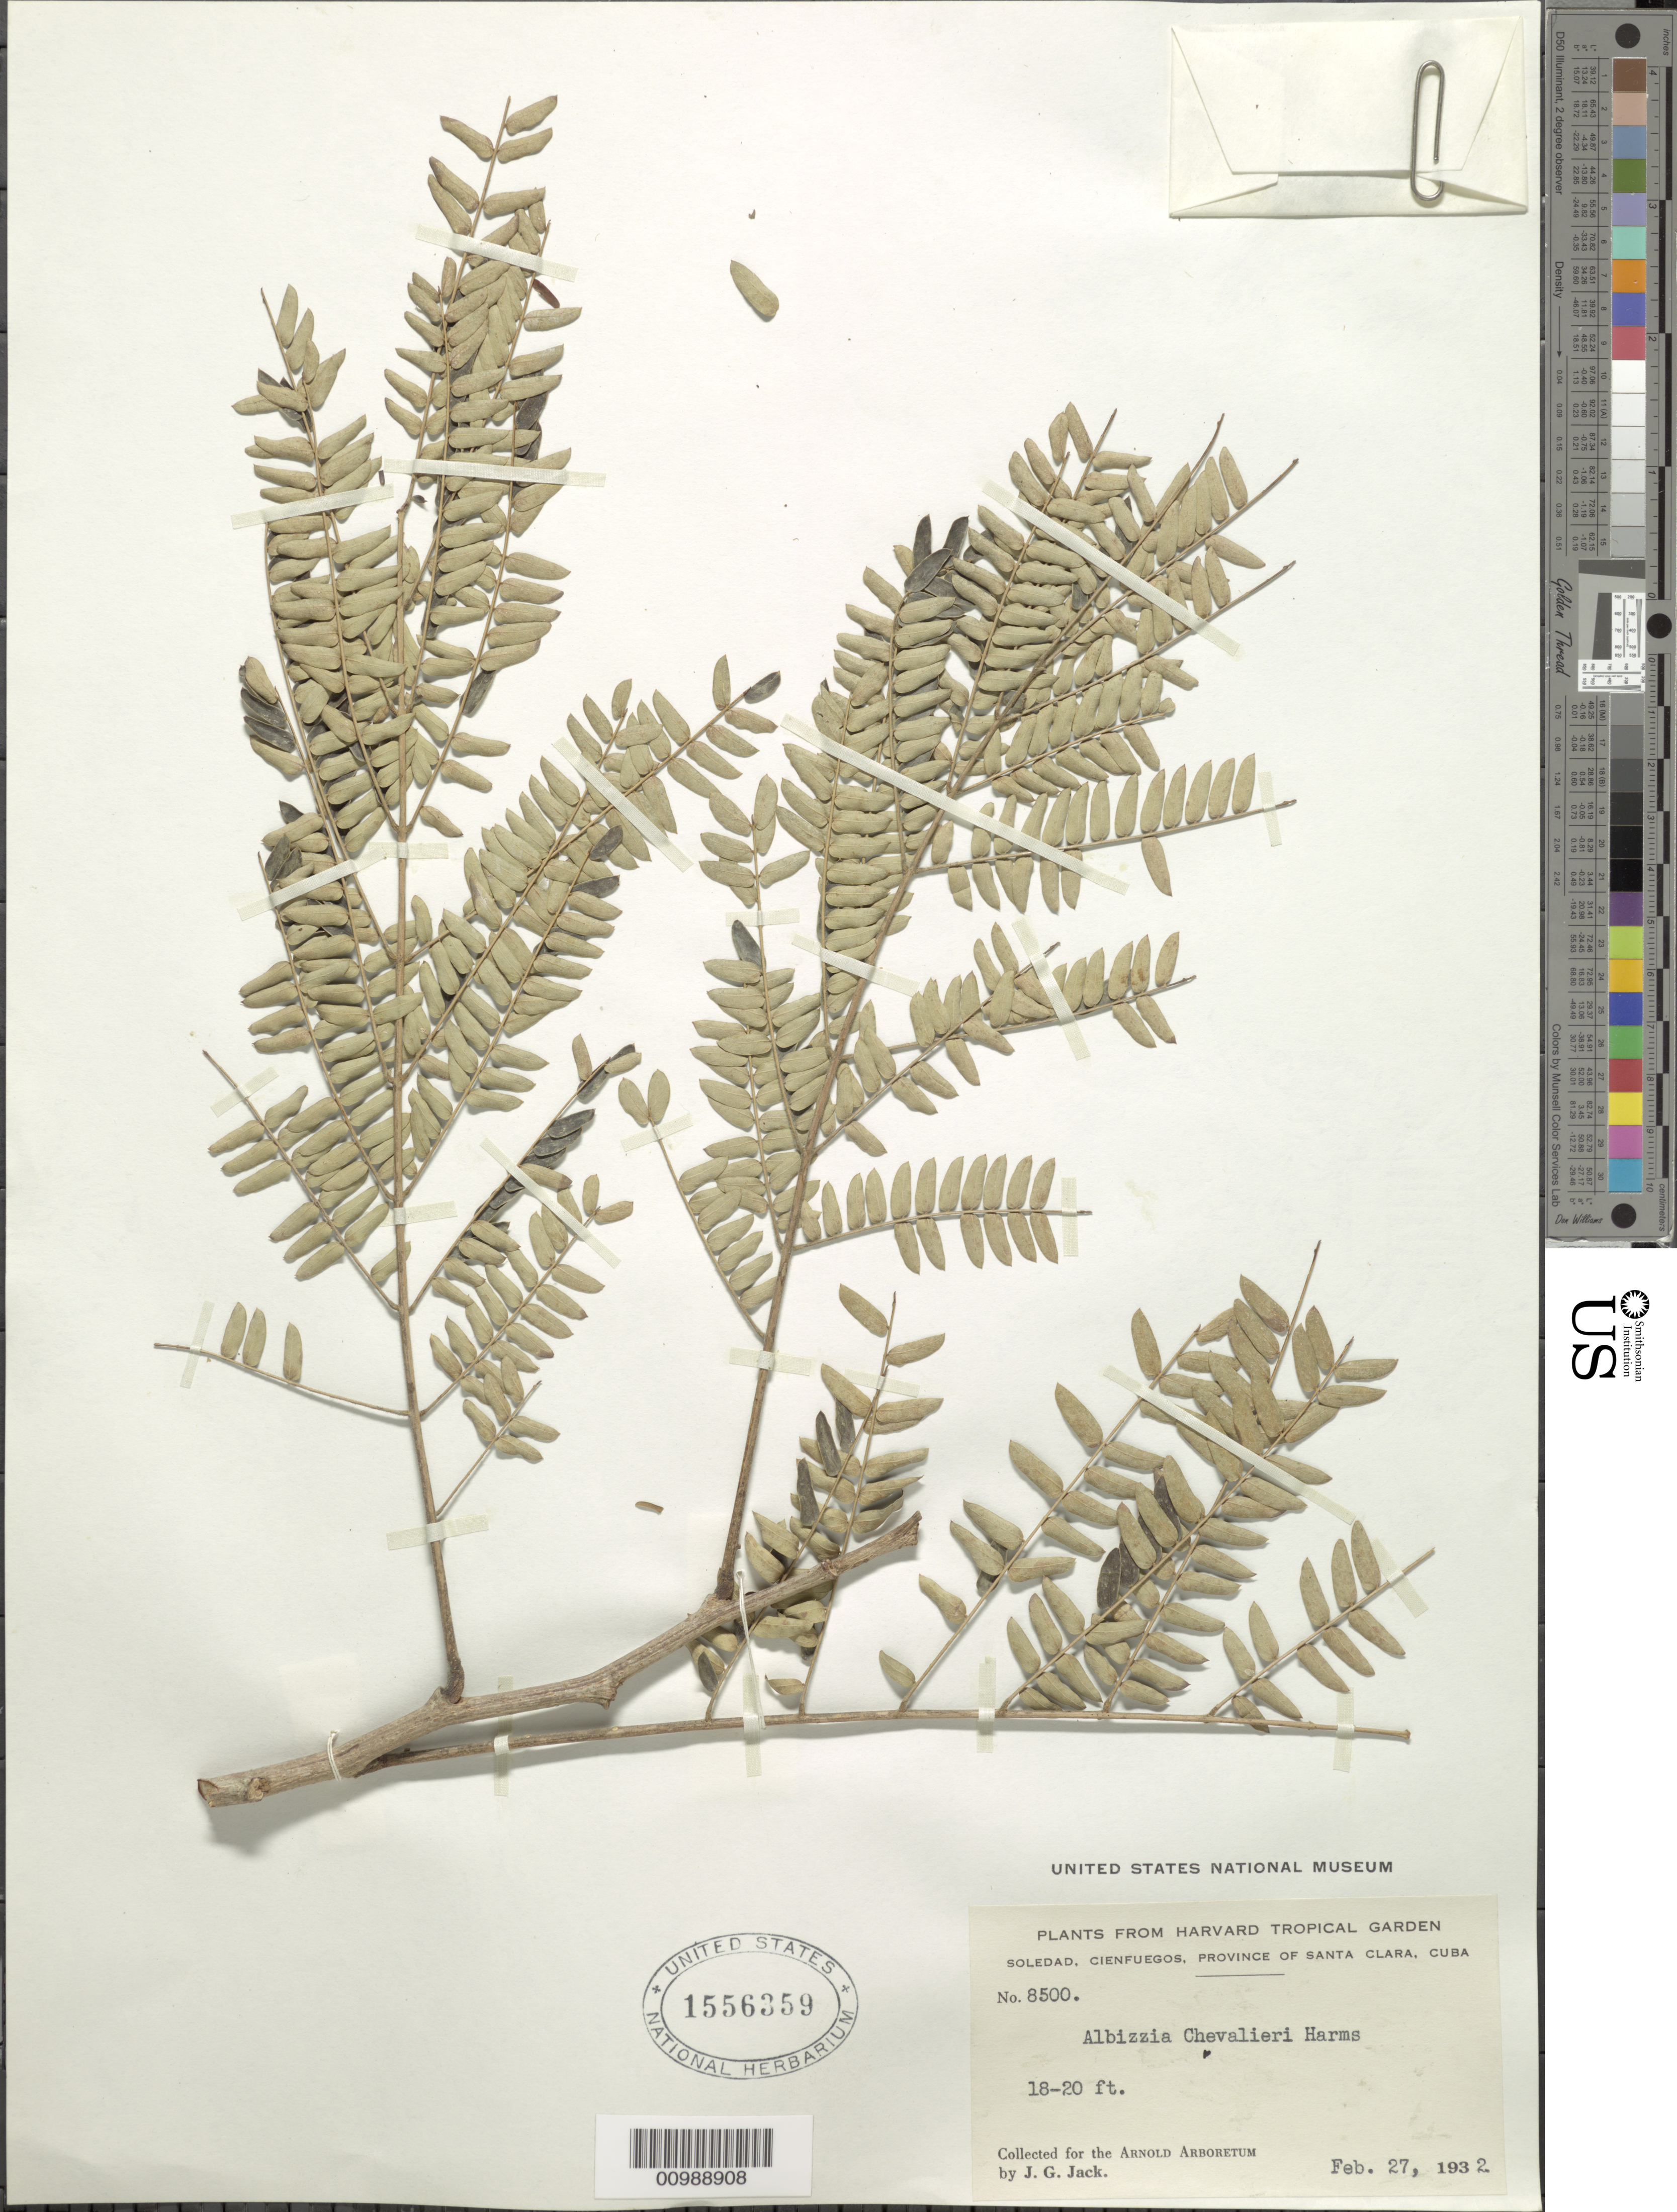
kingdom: Plantae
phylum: Tracheophyta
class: Magnoliopsida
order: Fabales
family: Fabaceae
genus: Albizia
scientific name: Albizia chevalieri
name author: Harms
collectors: J. G. Jack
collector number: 8500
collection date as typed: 27 Feb 1932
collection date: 1932-02-27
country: Cuba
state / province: Cienfuegos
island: Cuba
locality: Soledad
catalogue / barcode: US 1556359